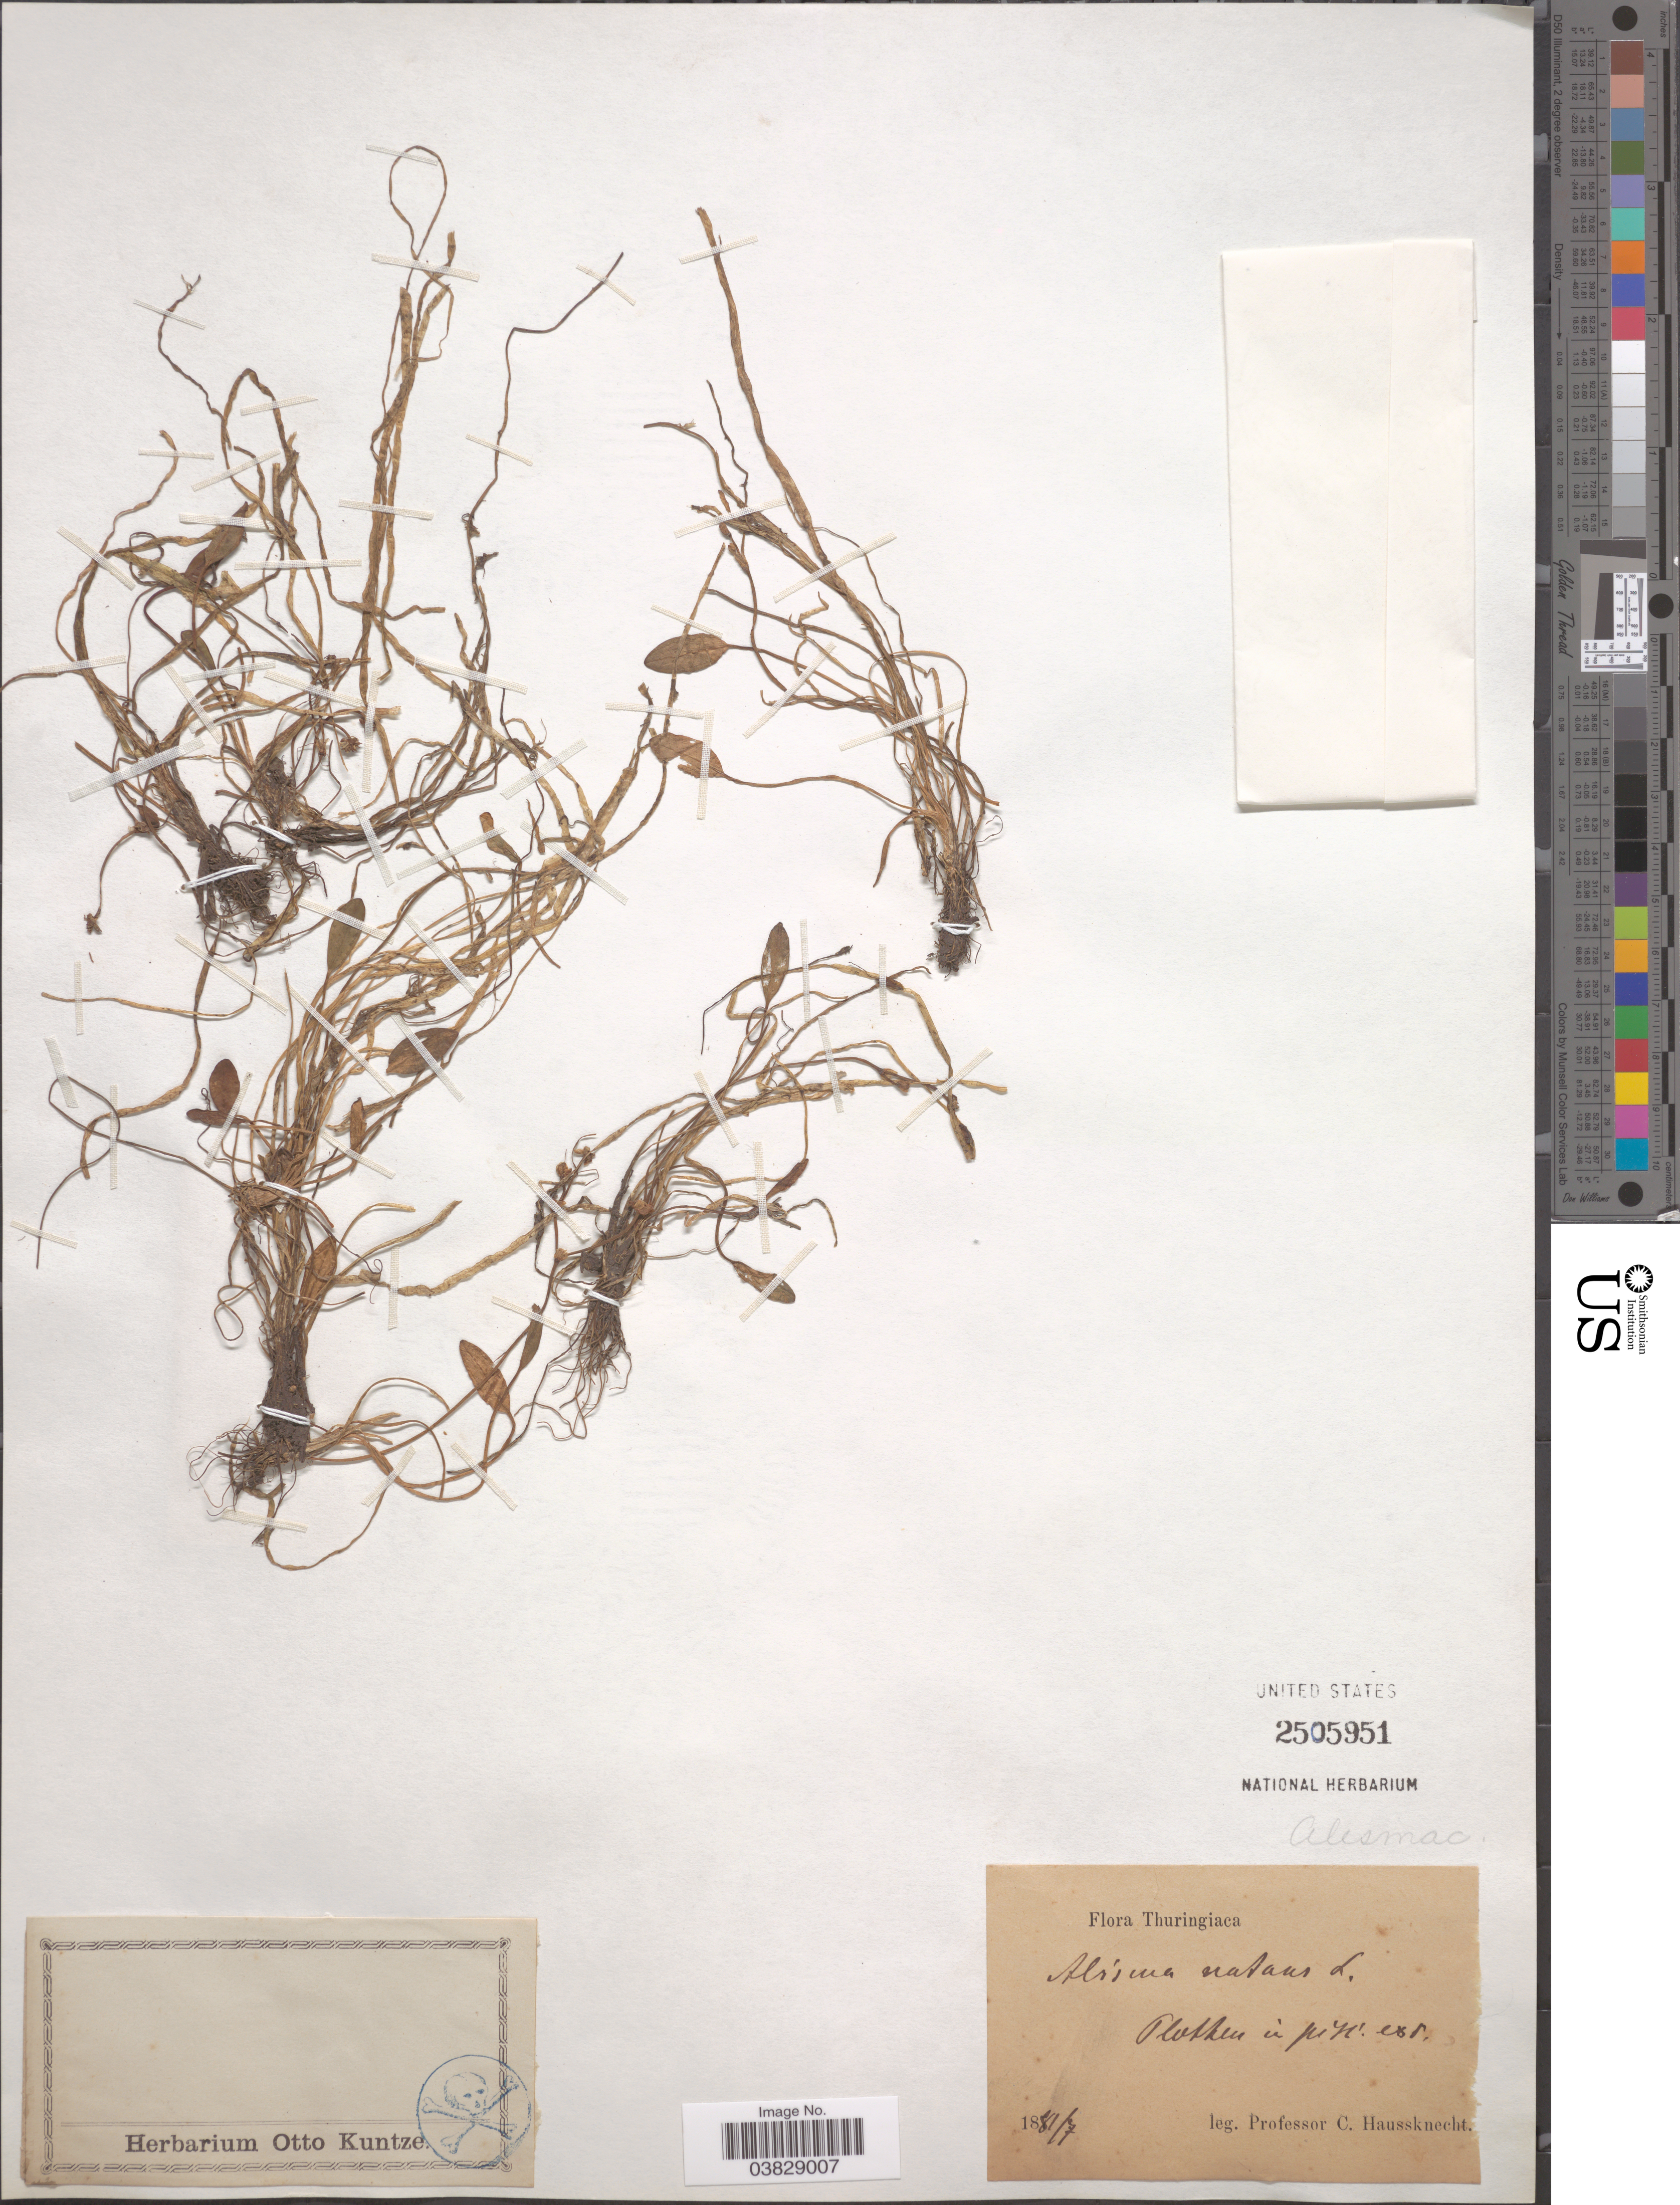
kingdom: Plantae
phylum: Tracheophyta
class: Liliopsida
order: Alismatales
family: Alismataceae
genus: Alisma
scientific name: Alisma natans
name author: L.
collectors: C. Haussknecht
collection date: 1881-07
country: Germany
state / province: Thuringia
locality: Thuringiaca. Plutken [interpreted] in piti [interpreted] est [interpreted].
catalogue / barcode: US 2505951